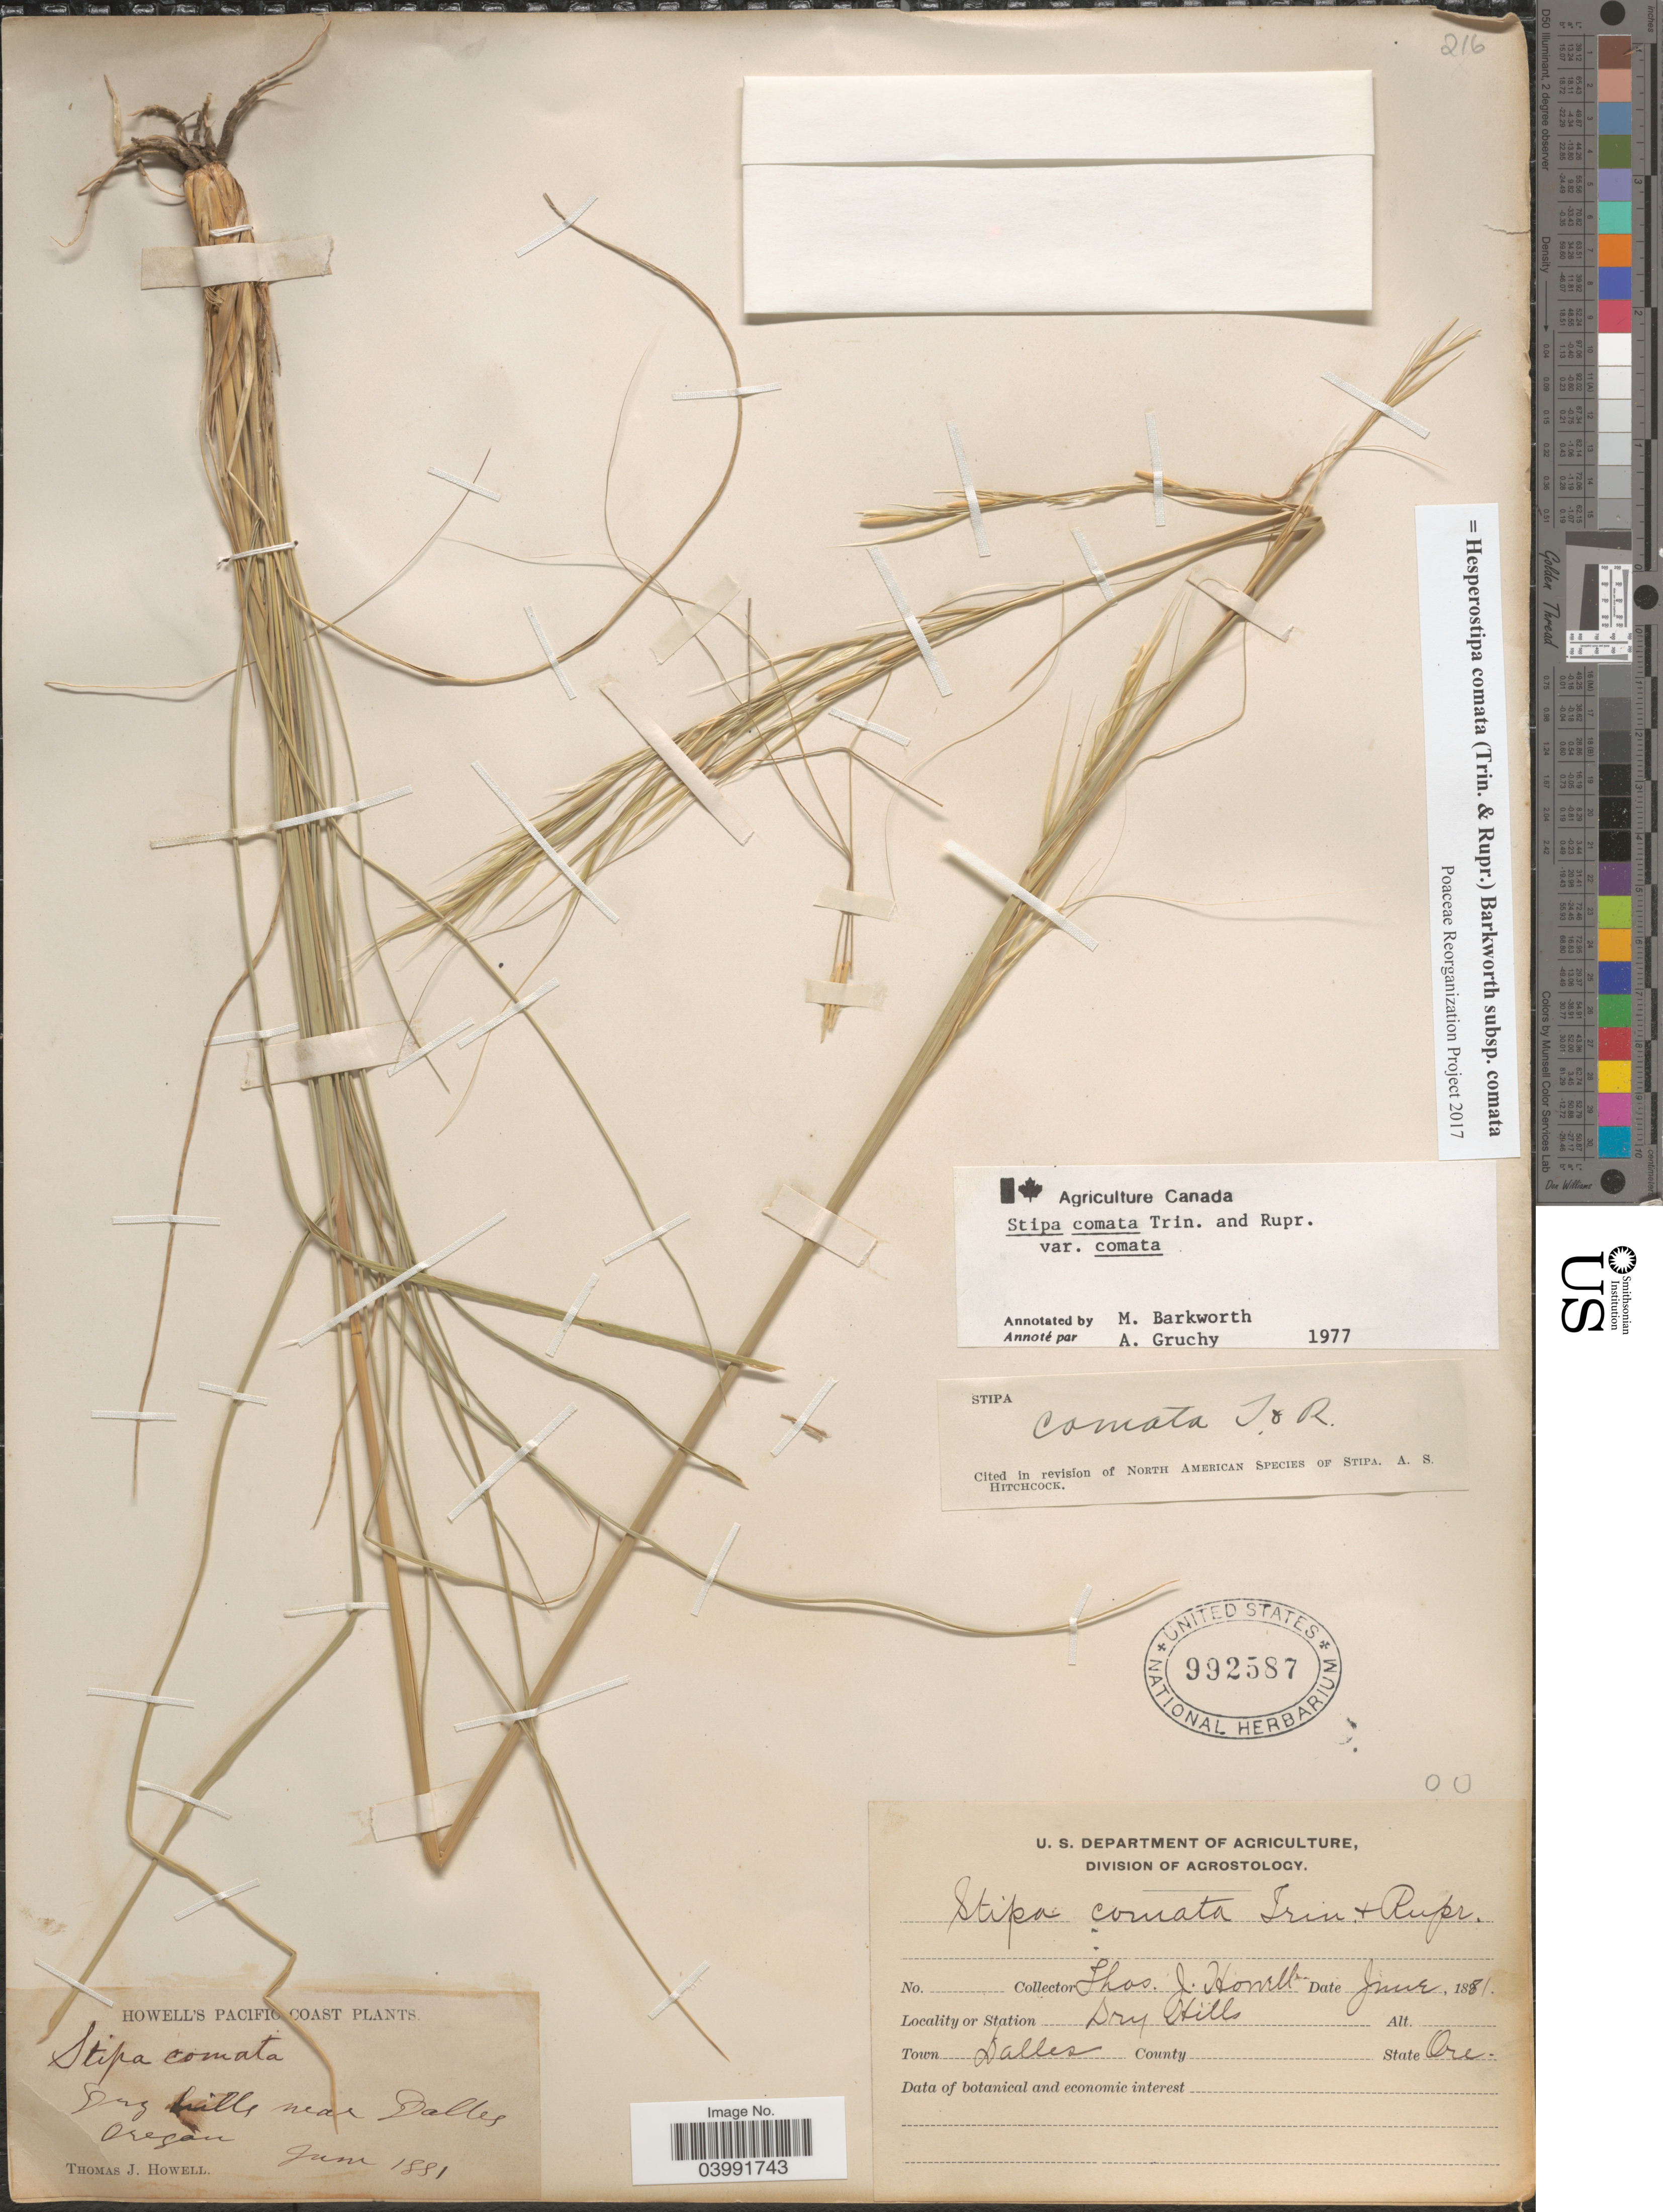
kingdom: Plantae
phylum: Tracheophyta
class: Liliopsida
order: Poales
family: Poaceae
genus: Hesperostipa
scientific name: Hesperostipa comata subsp. comata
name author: (Trin. & Rupr.) Barkworth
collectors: T. J. Howell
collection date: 1881-06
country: United States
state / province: Oregon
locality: Station Dry Hills near Dalles. Town Dalles.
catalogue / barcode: US 992587